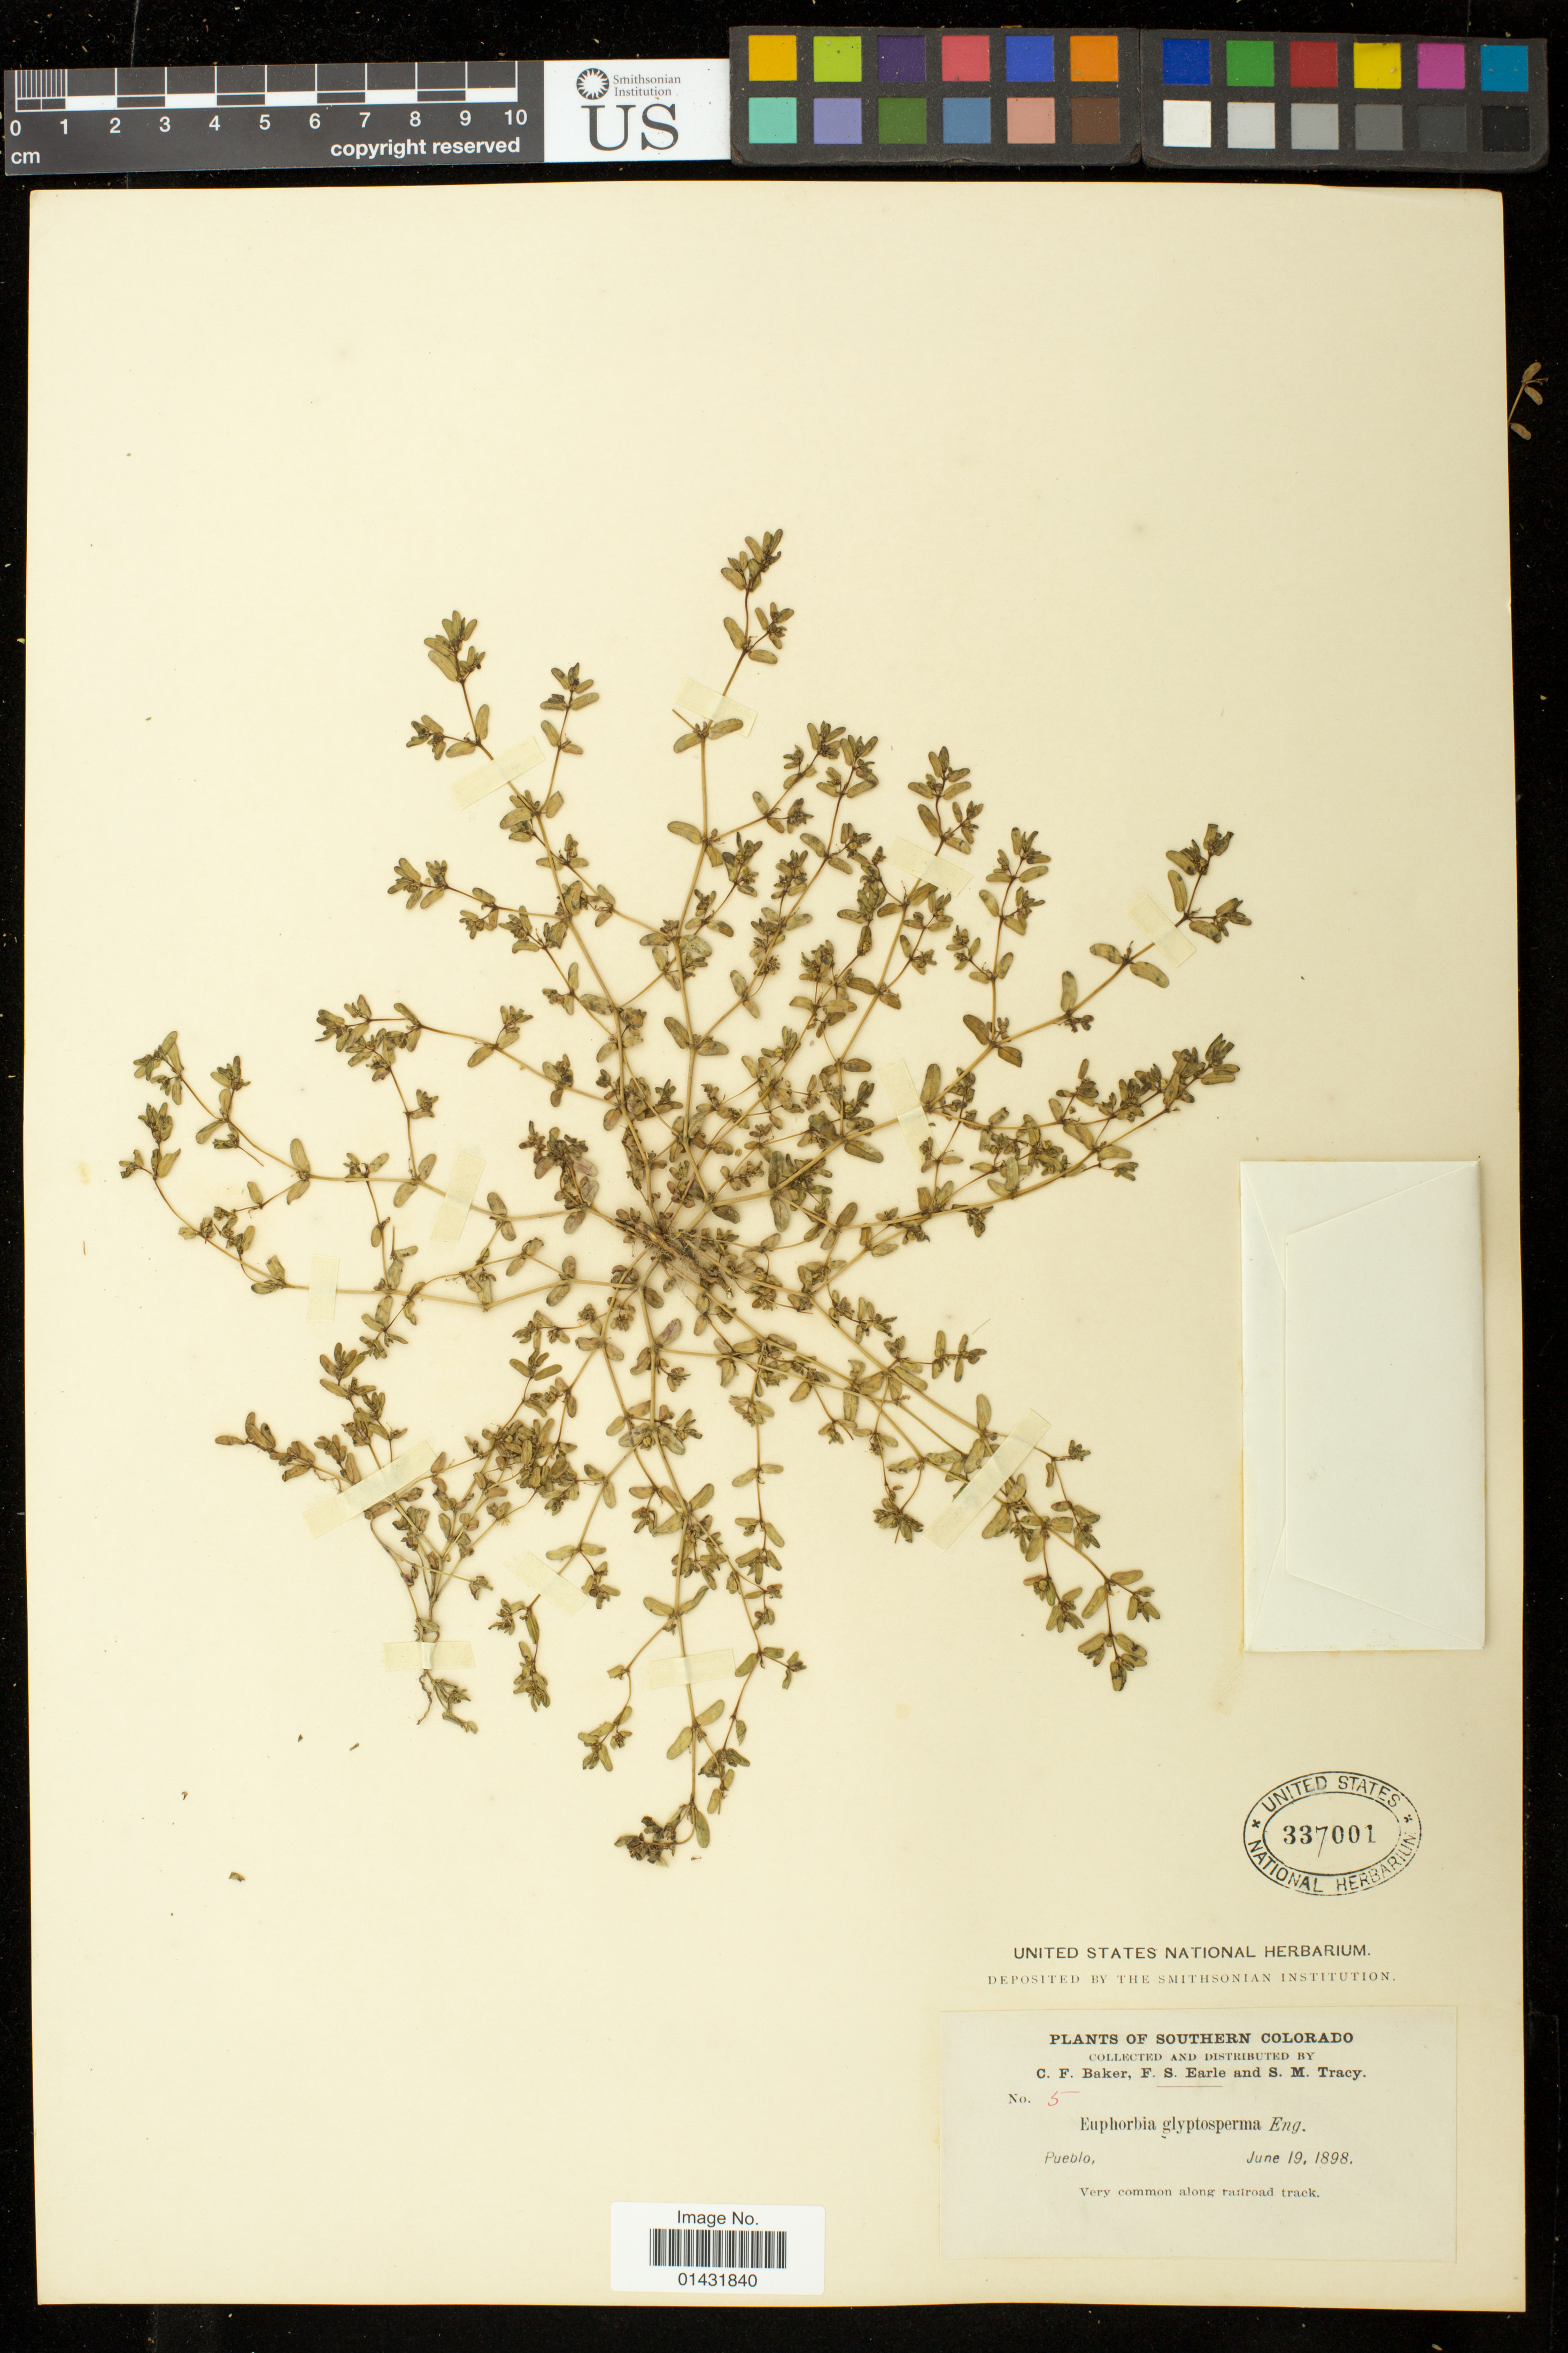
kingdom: Plantae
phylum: Tracheophyta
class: Magnoliopsida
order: Malpighiales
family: Euphorbiaceae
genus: Euphorbia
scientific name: Euphorbia glyptosperma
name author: Engelm.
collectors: C. F. Baker, F. S. Earle & S. M. Tracy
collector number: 5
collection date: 1898-06-19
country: United States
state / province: Colorado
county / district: Pueblo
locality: Railroad track, Pueblo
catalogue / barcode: US 337001